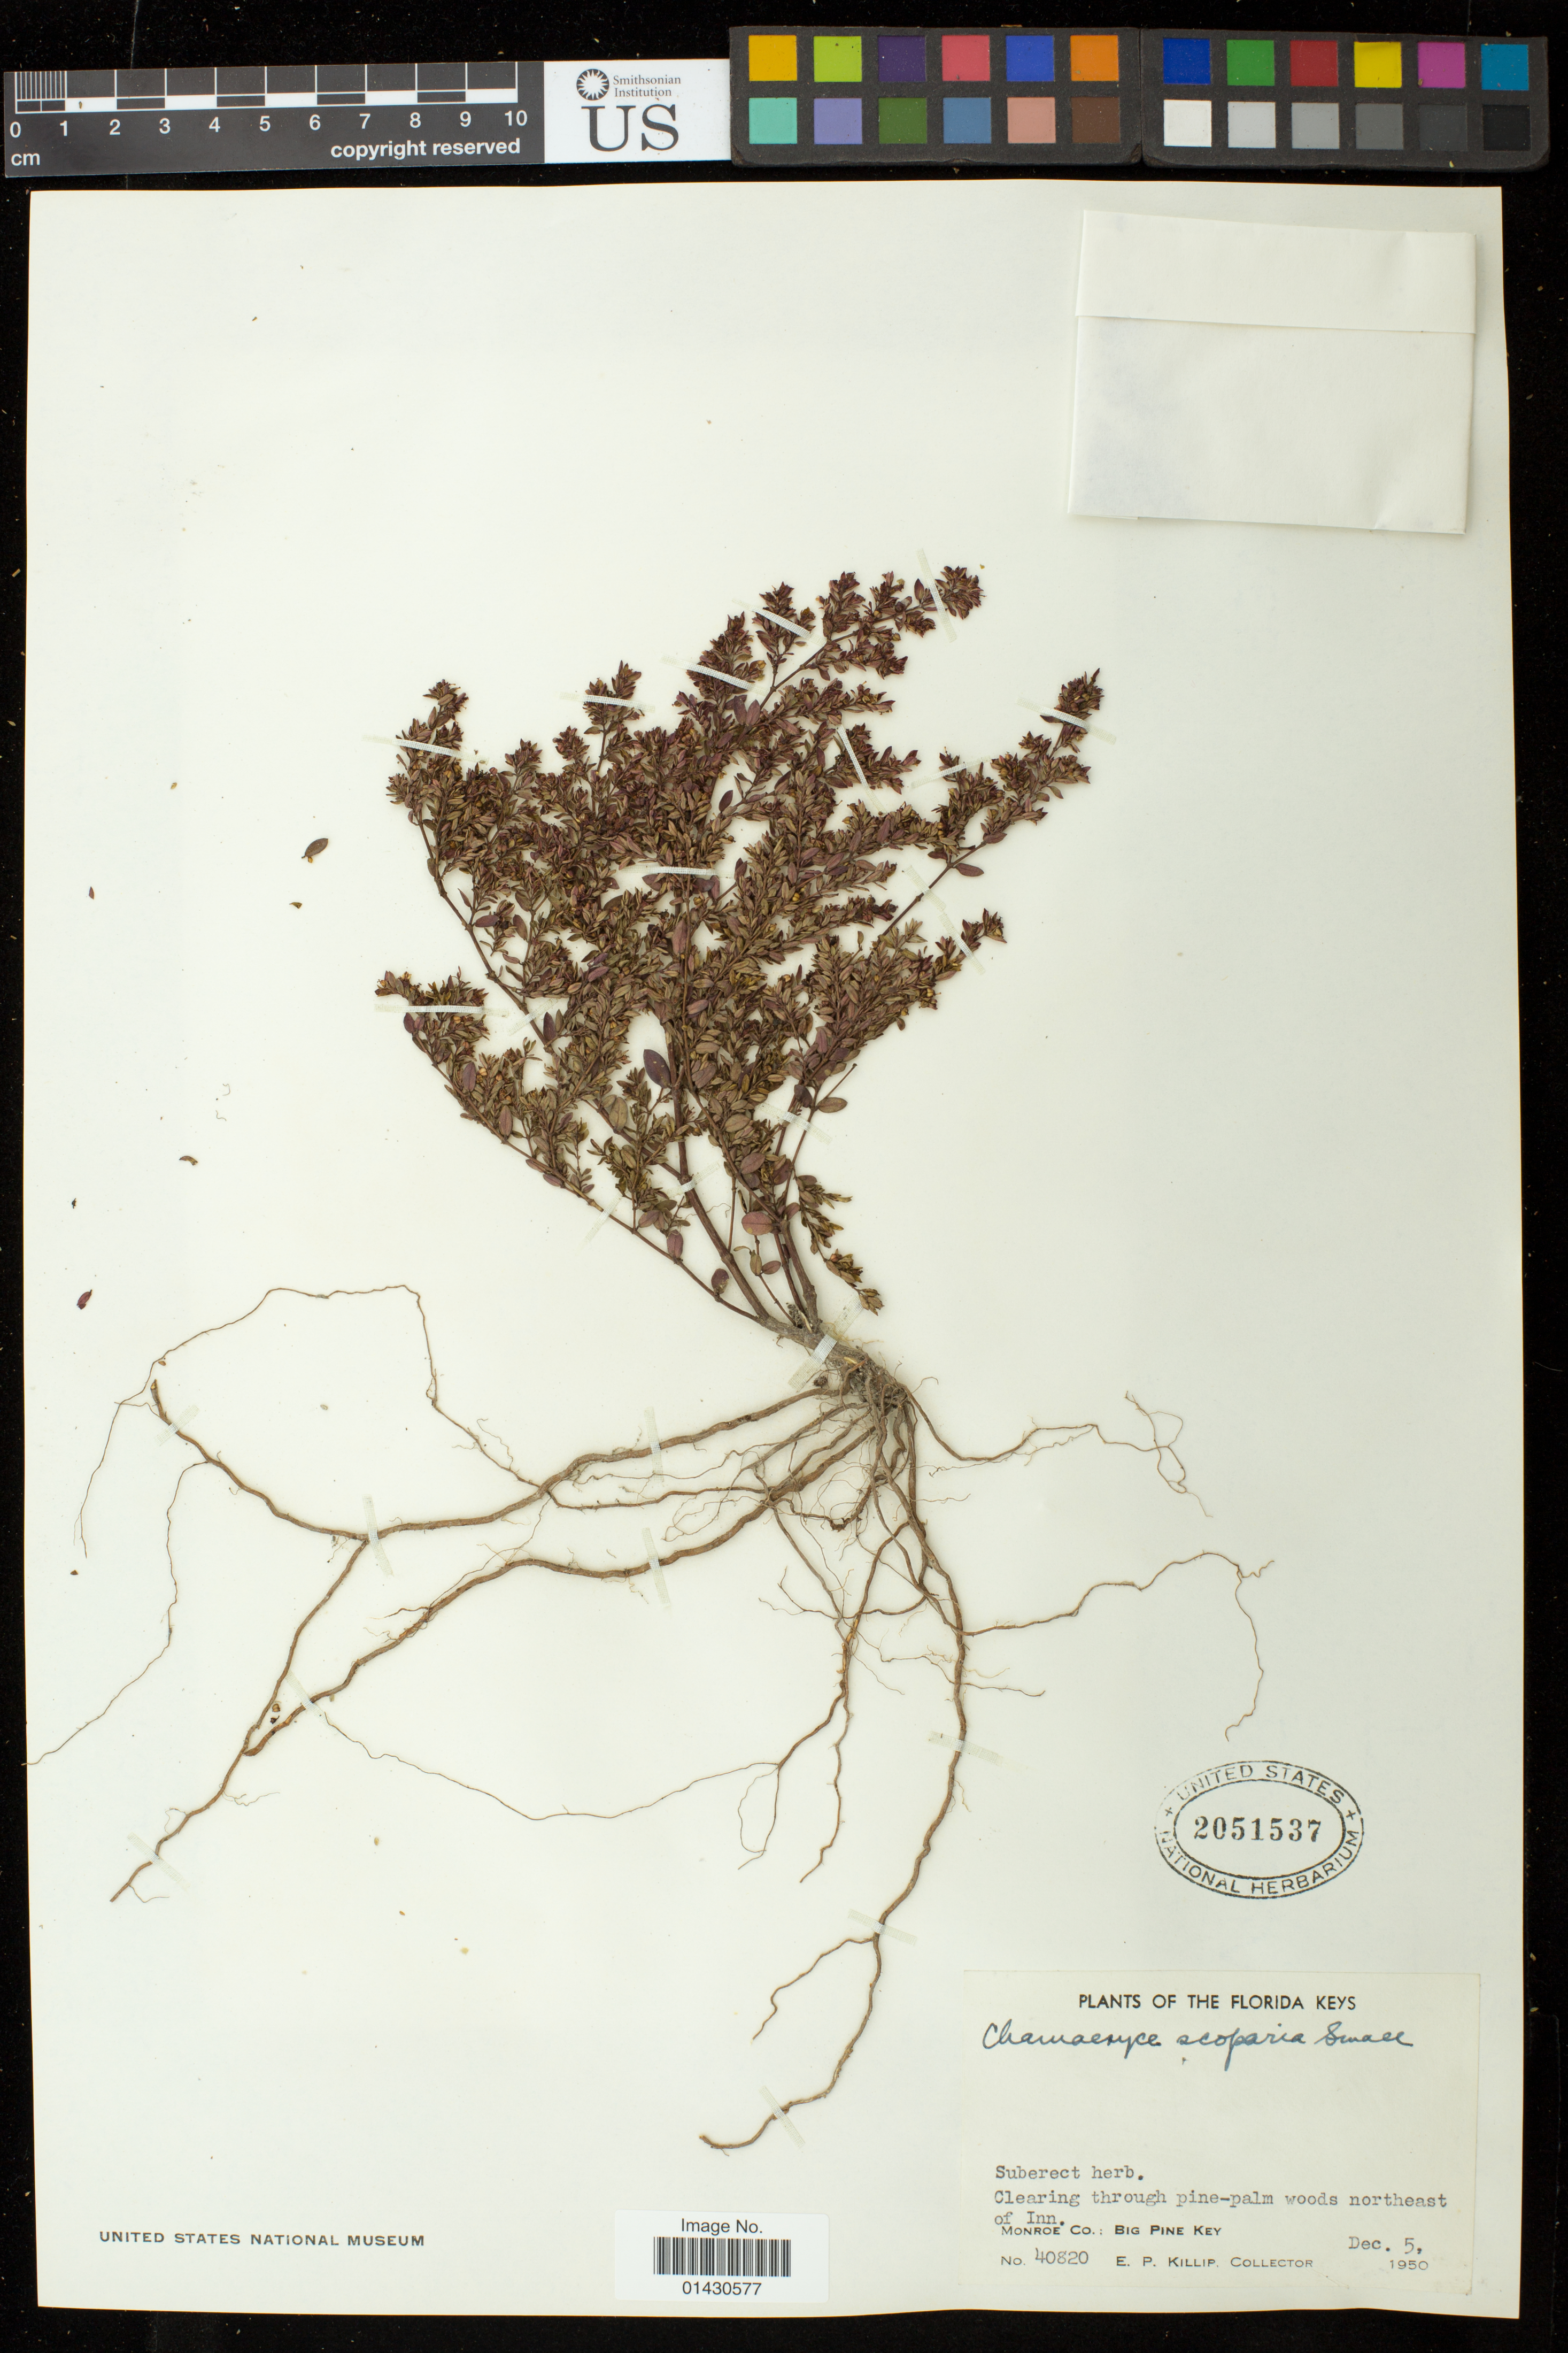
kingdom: Plantae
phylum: Tracheophyta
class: Magnoliopsida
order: Malpighiales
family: Euphorbiaceae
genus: Euphorbia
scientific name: Euphorbia porteriana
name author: (Small) Oudejans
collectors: E. P. Killip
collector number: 40820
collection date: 1950-12-05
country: United States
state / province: Florida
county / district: Monroe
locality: Big Pine Key. Clearing through pine-palm woods northeast of Inn.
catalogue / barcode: US 2051537